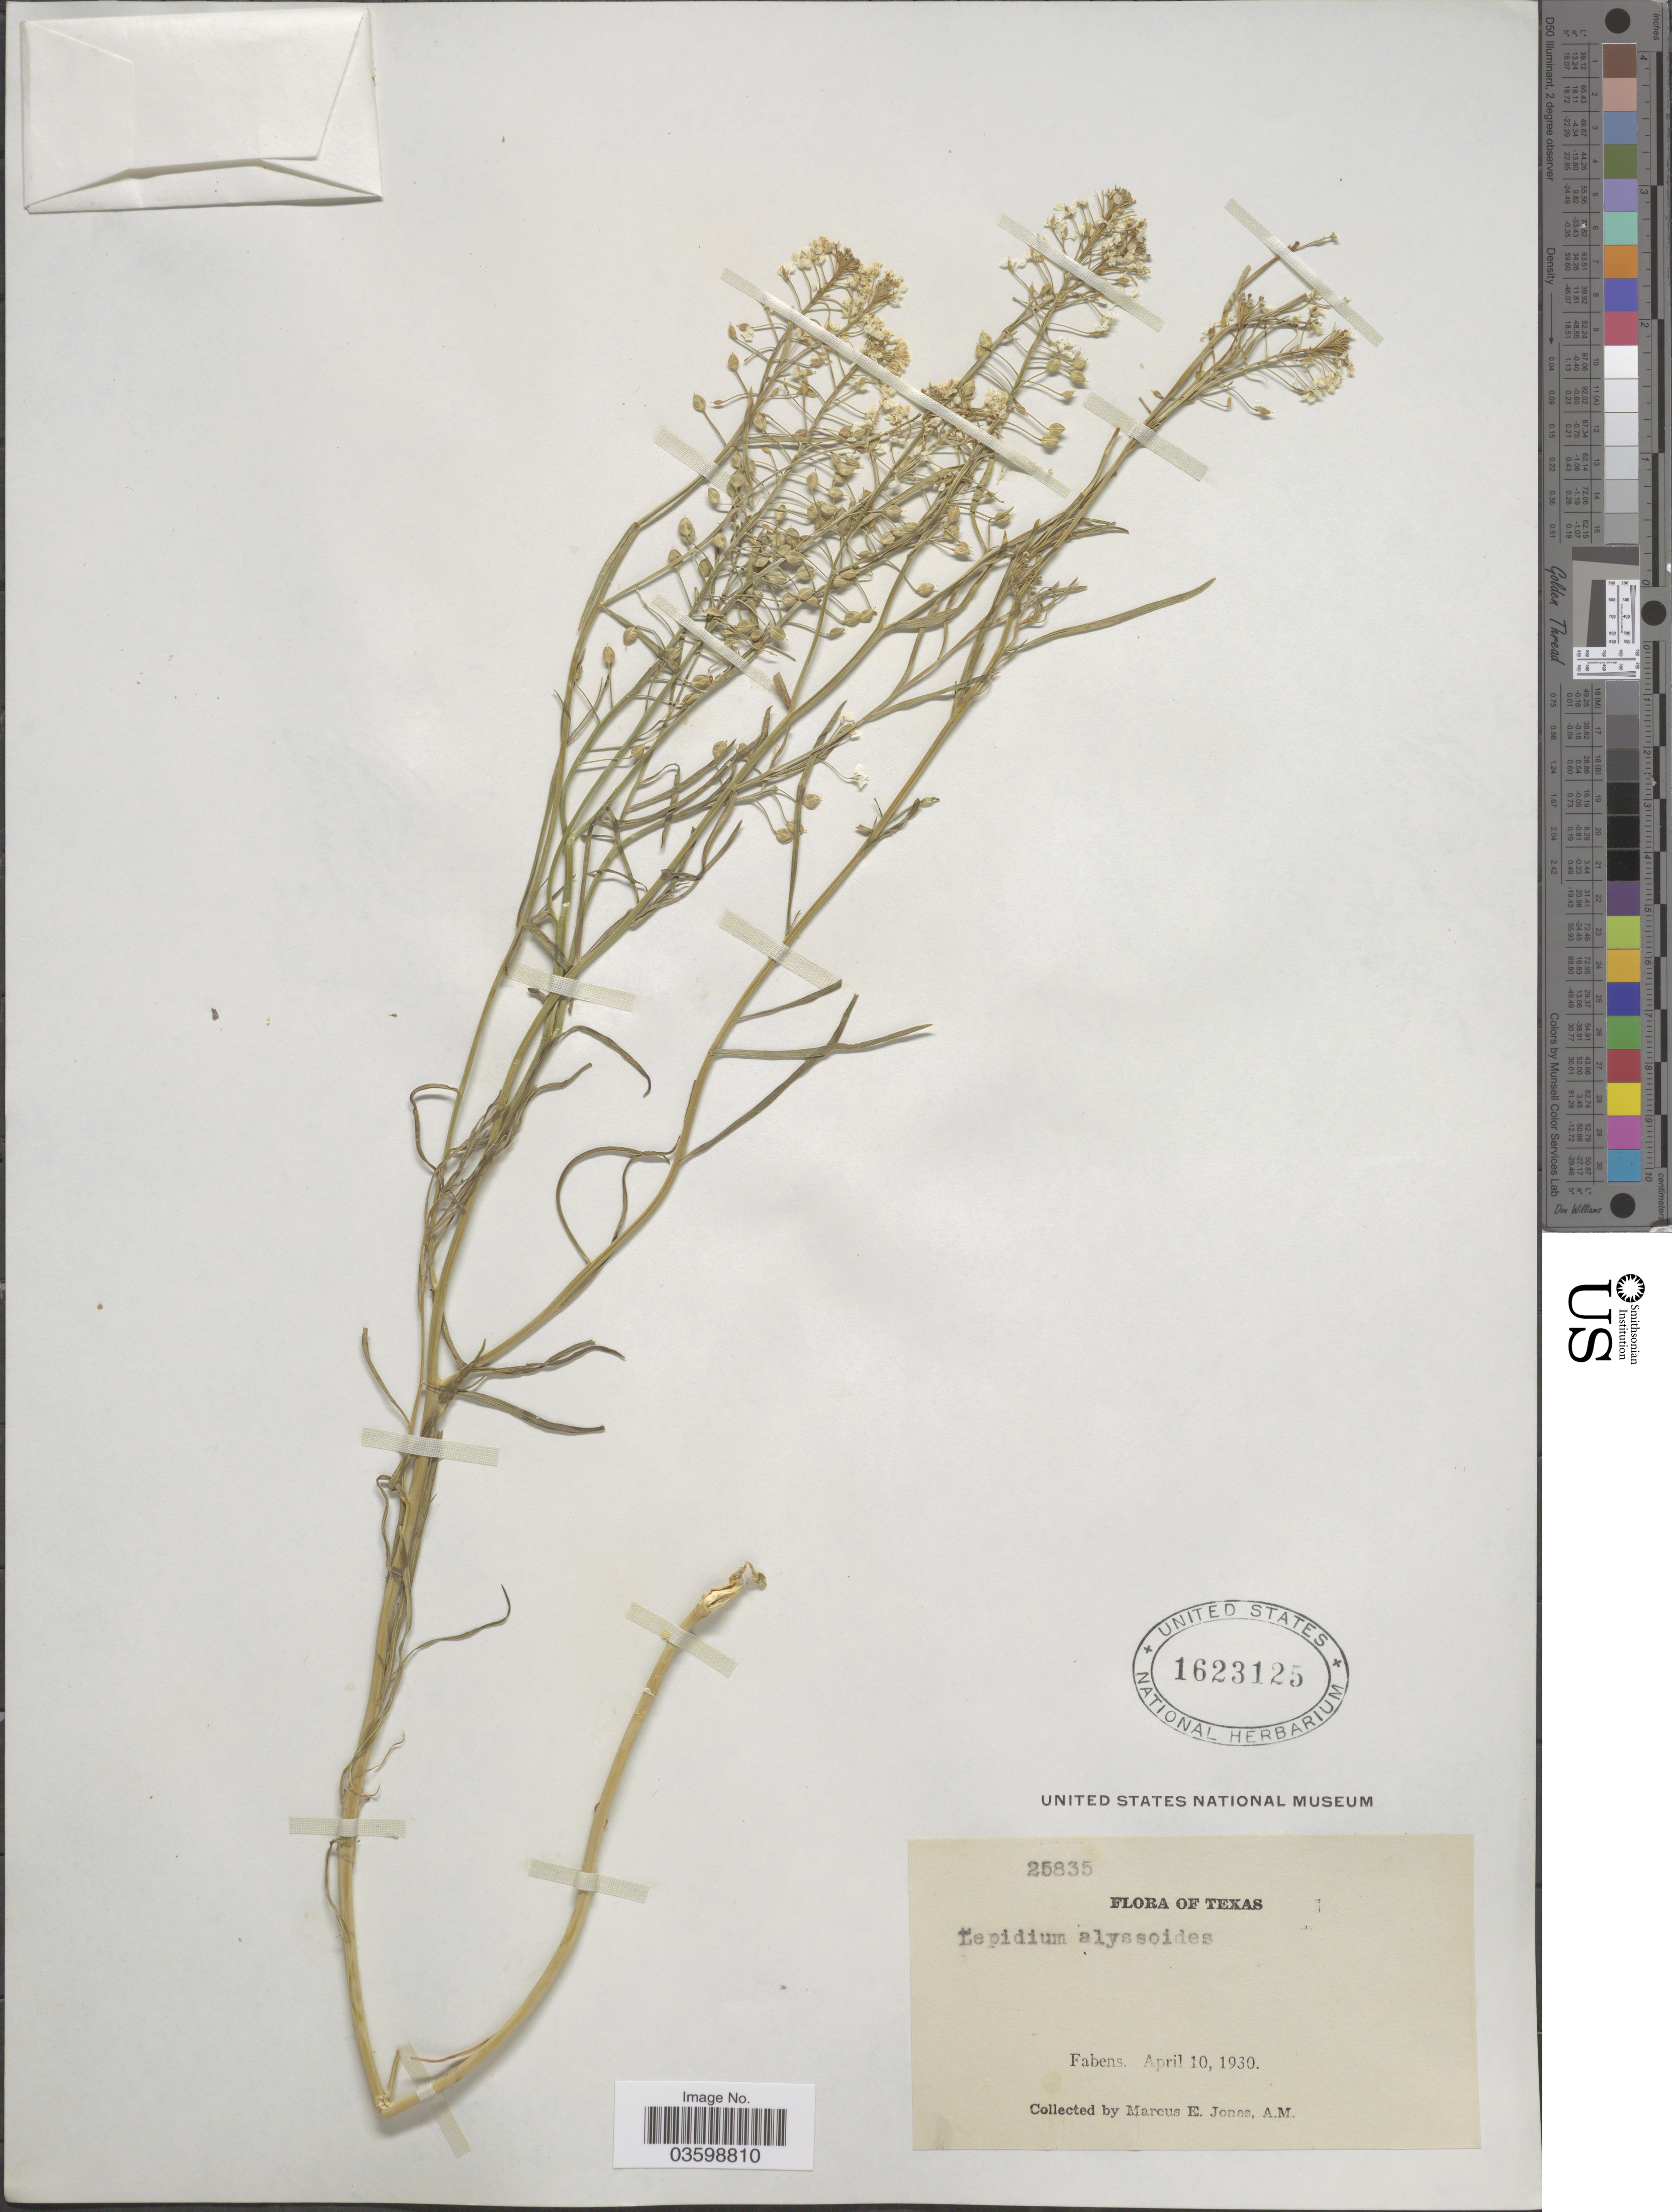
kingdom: Plantae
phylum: Tracheophyta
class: Magnoliopsida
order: Brassicales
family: Brassicaceae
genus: Lepidium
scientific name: Lepidium montanum var. angustifolium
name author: C.L. Hitchc.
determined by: Al-Shehbaz, I. A., (MO), Missouri Botanical Garden (UNITED STATES)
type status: Isotype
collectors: M. E. Jones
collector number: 25835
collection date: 1930-04-10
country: United States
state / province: Texas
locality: Fabens.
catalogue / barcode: US 1623125